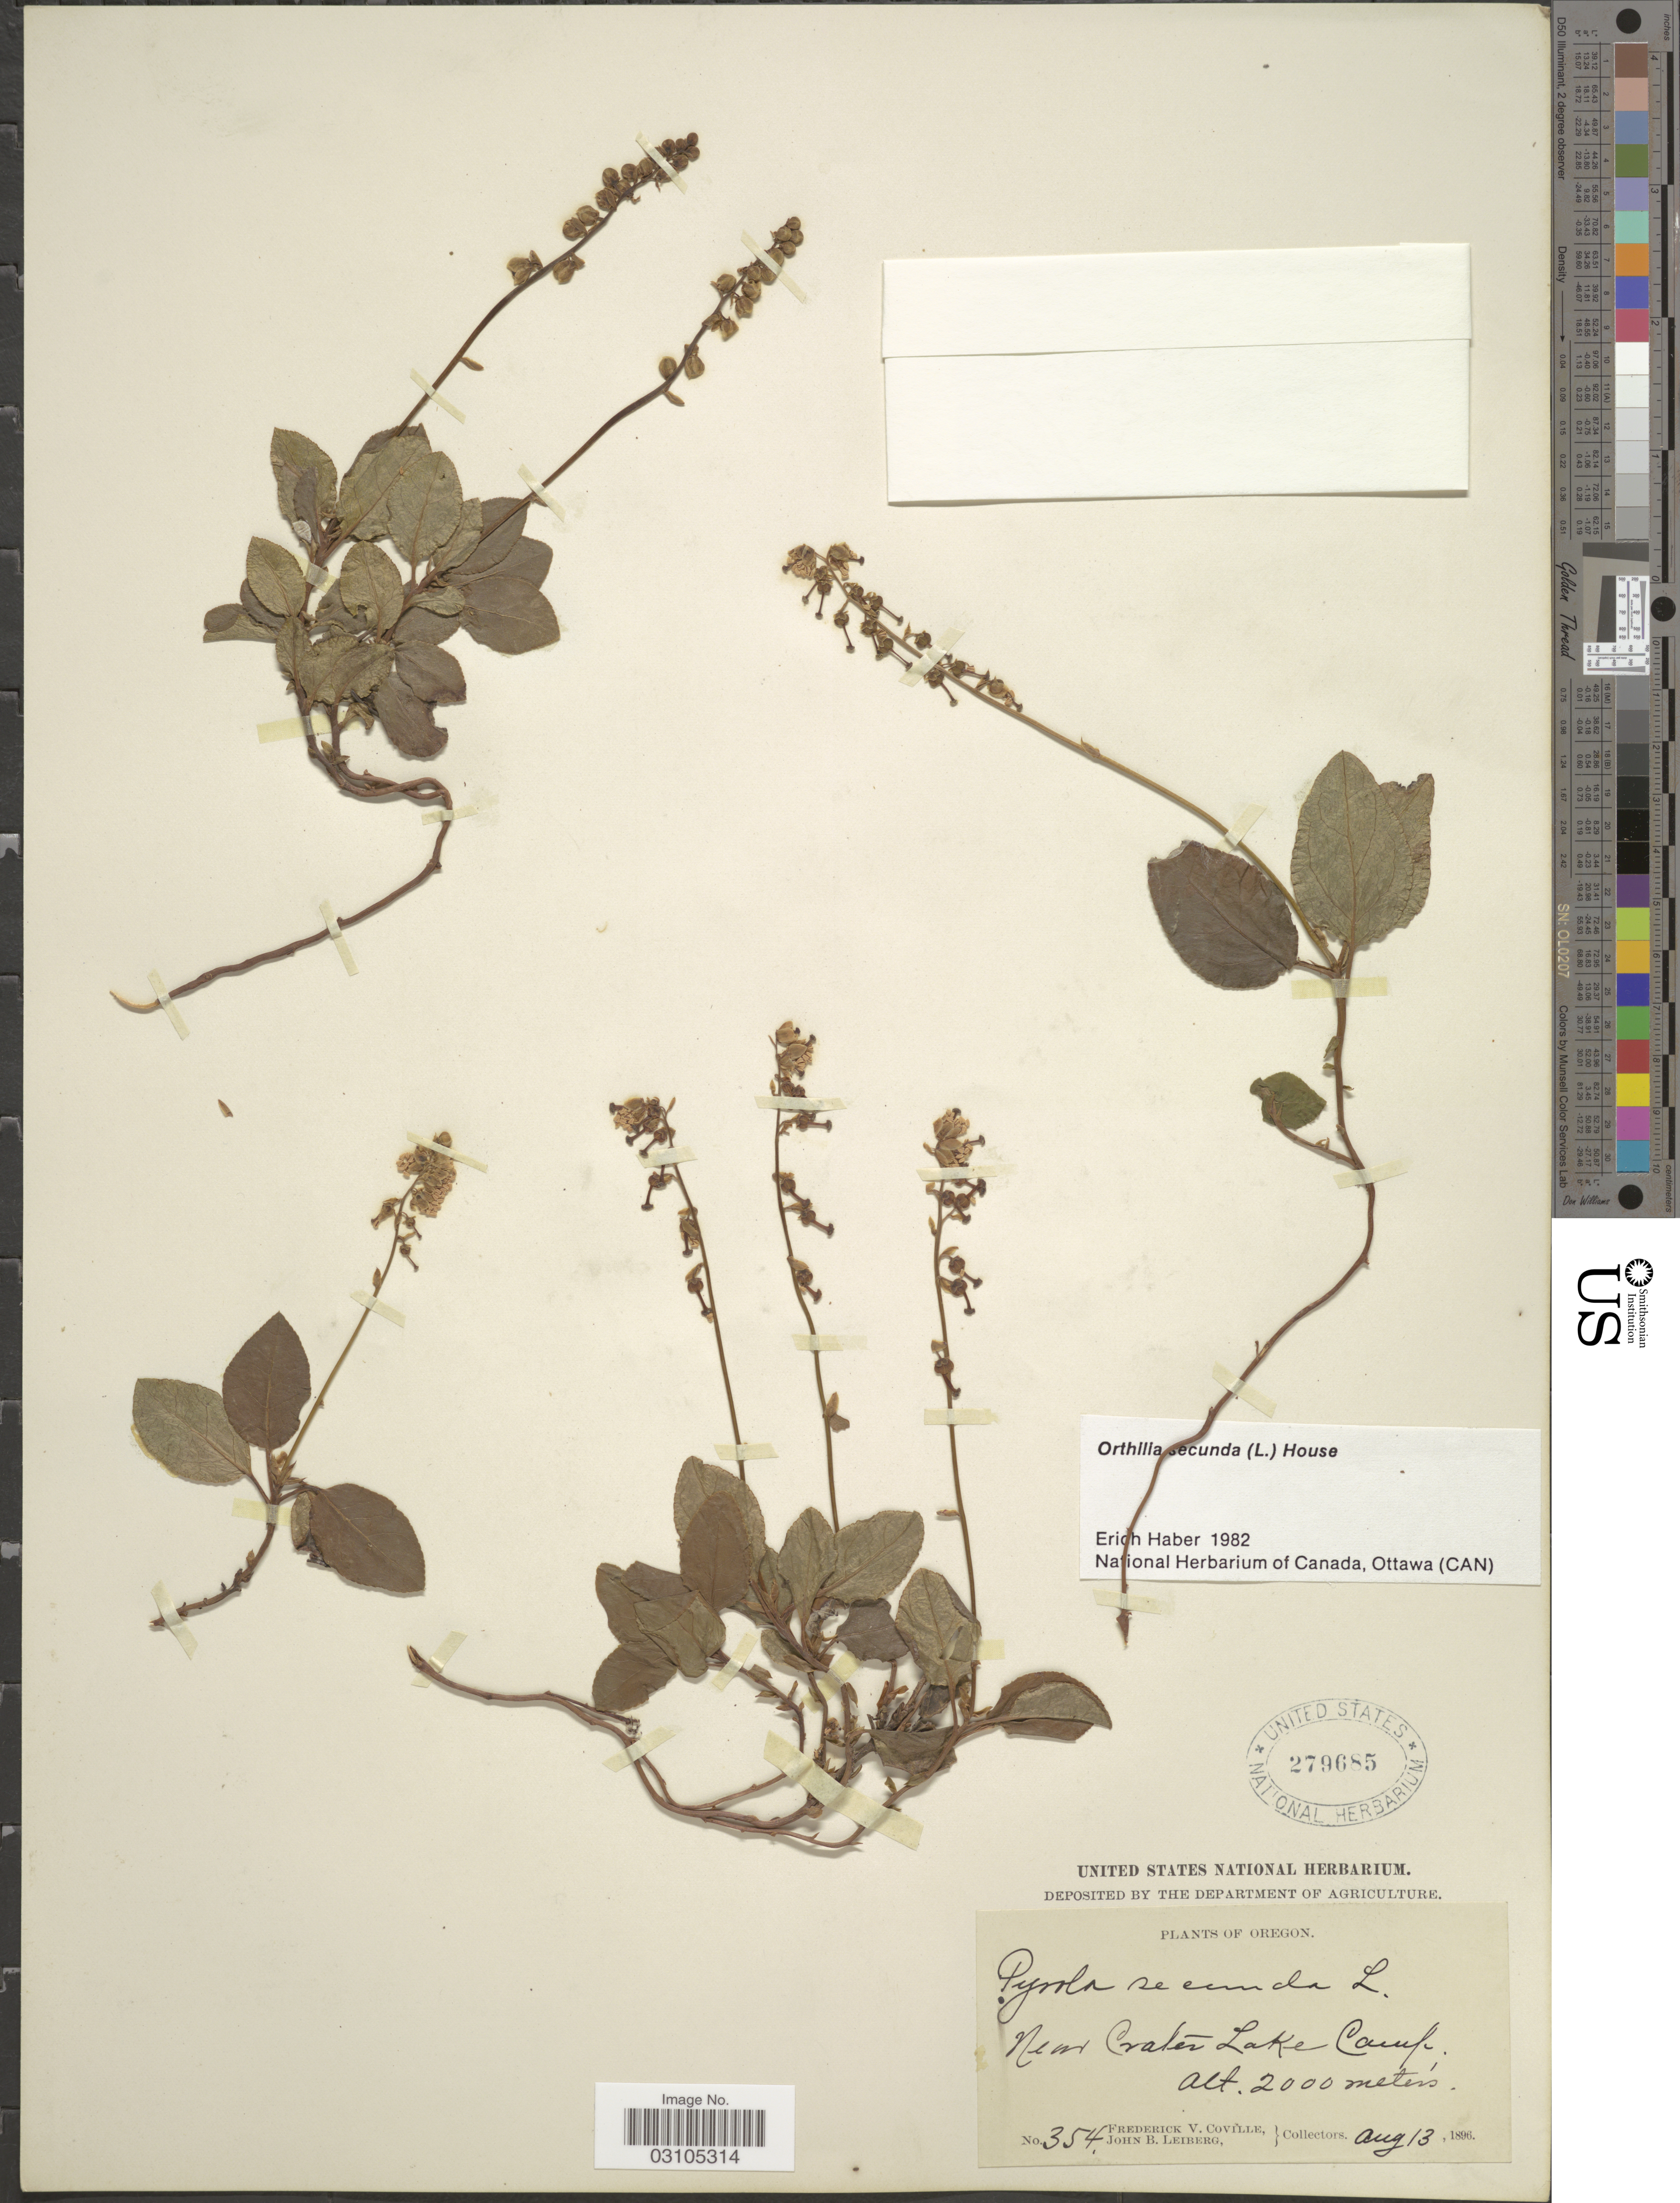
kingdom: Plantae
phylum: Tracheophyta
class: Magnoliopsida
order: Ericales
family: Ericaceae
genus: Orthilia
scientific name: Orthilia secunda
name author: (L.) House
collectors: F. V. Coville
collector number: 354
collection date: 1896-08-13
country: United States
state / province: Oregon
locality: Near Crater Lake Camp.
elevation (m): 2000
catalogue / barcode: US 279685